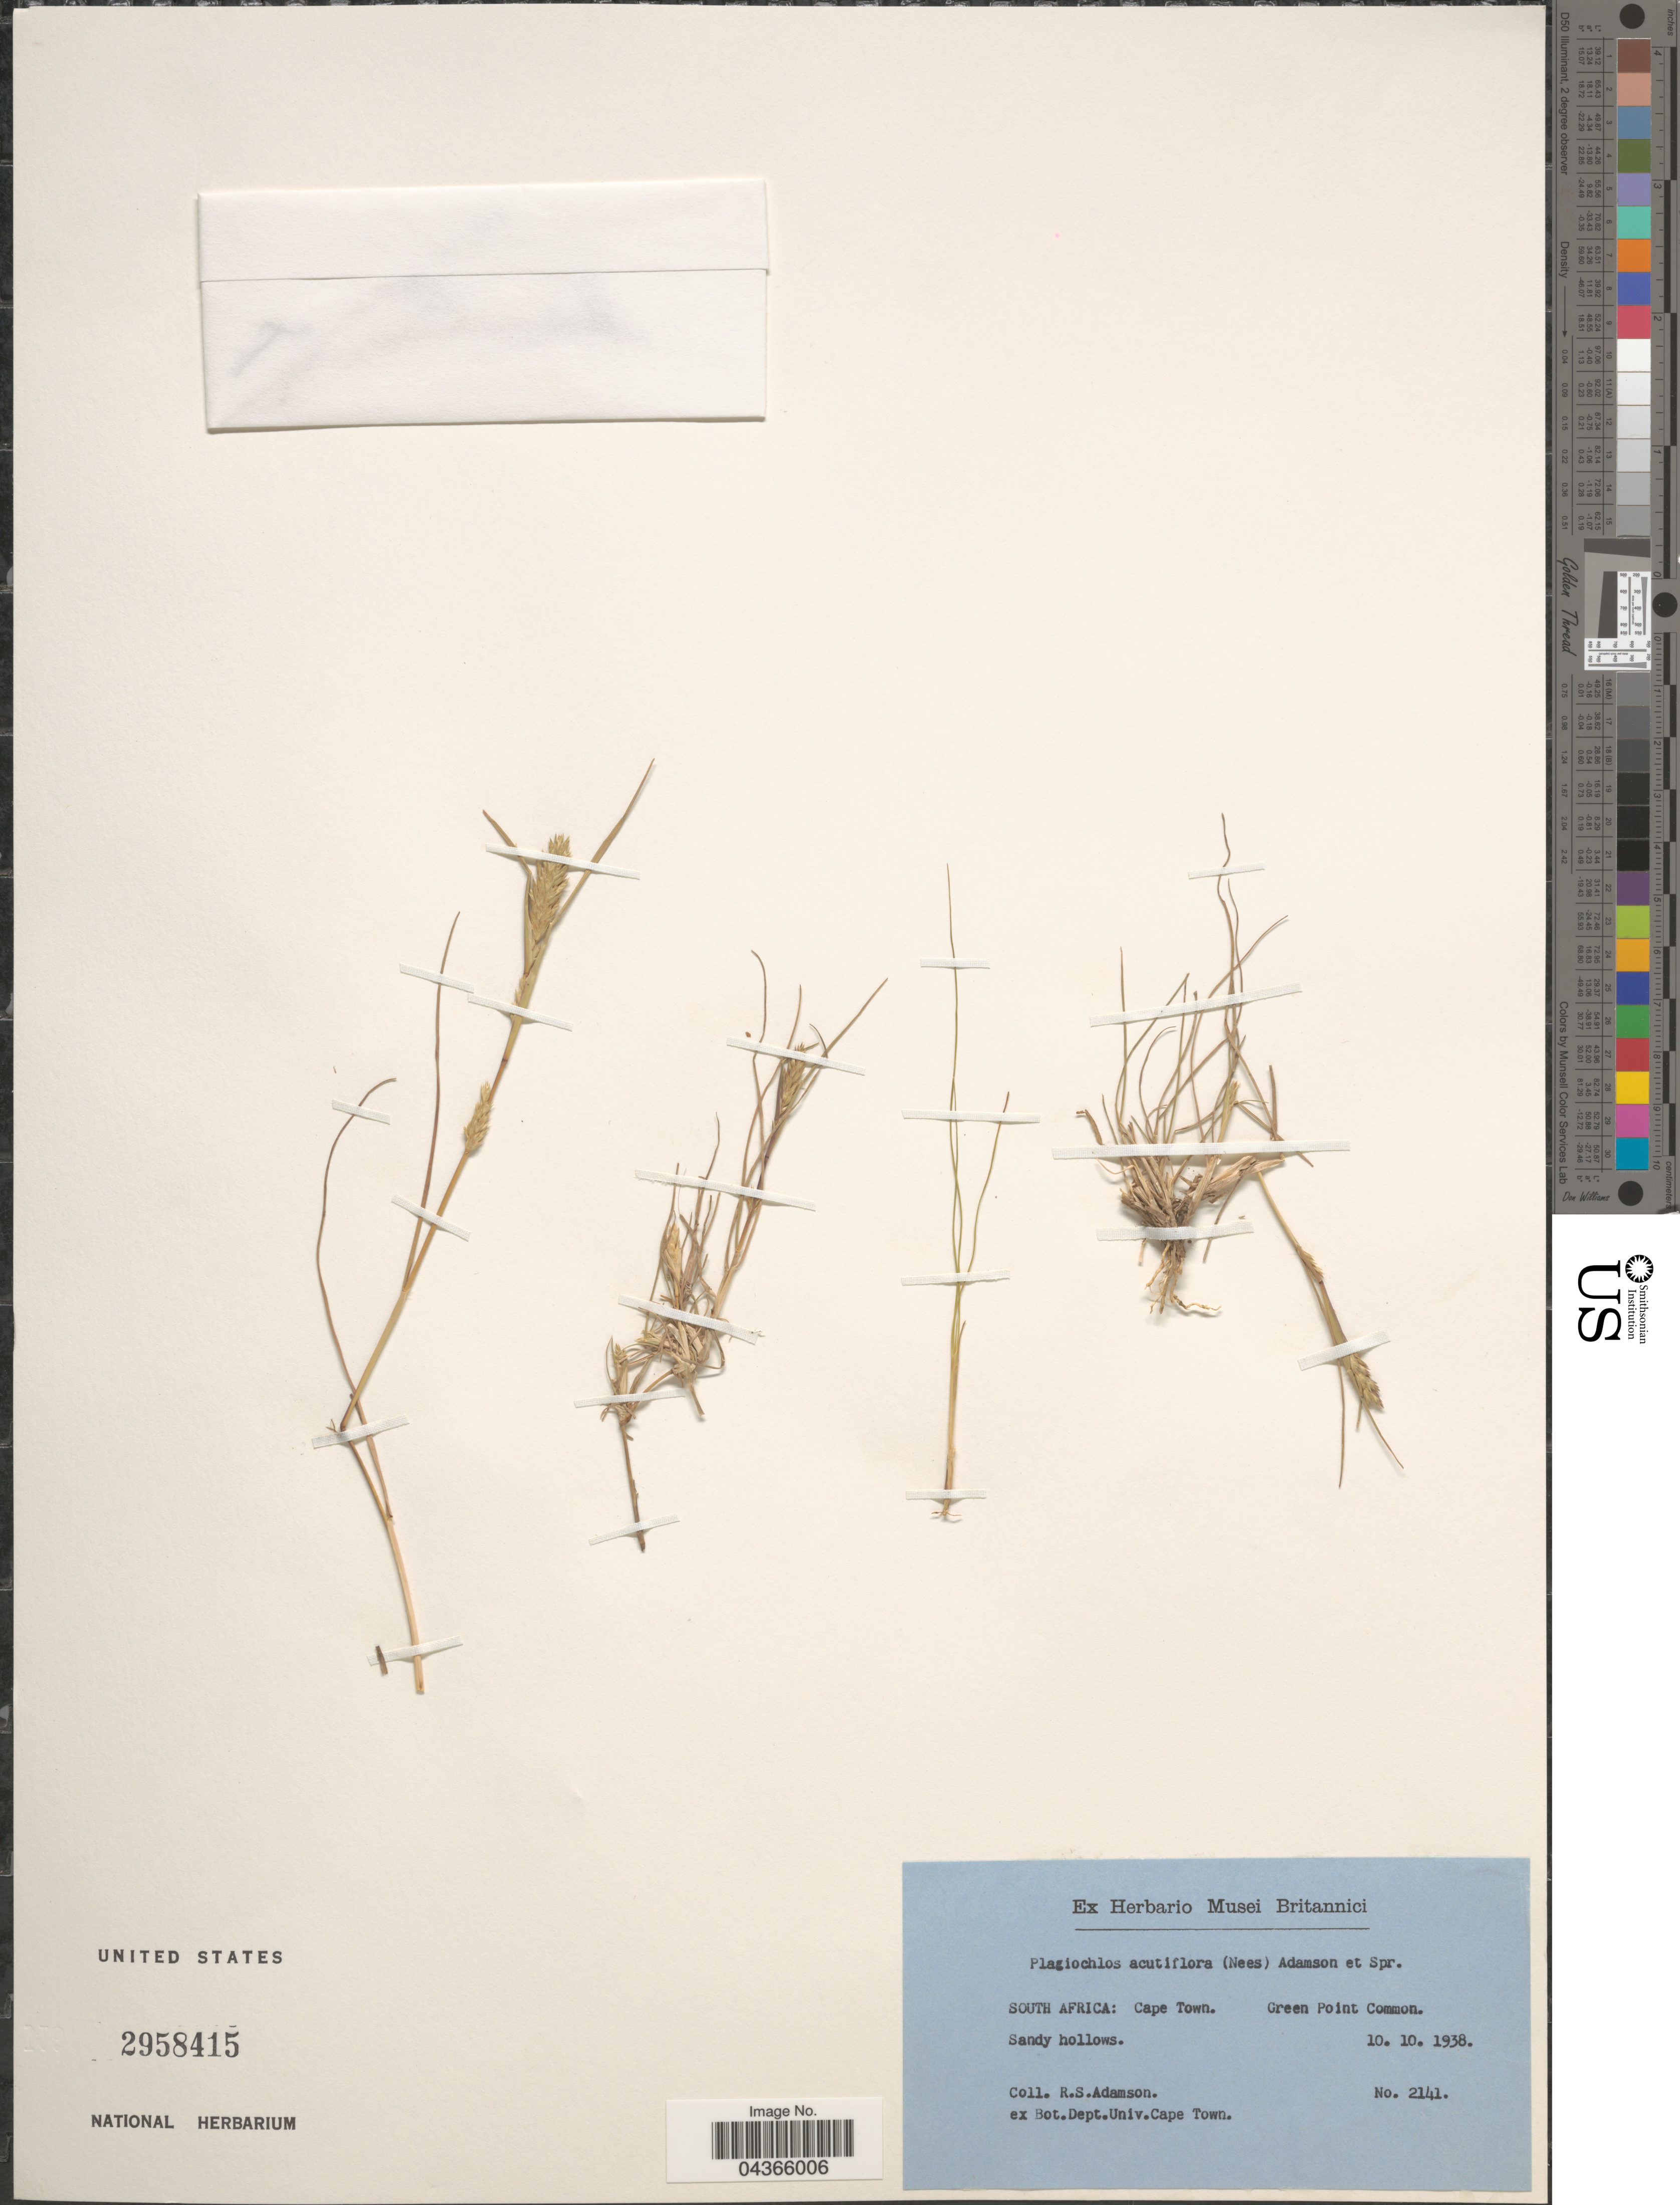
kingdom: Plantae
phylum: Tracheophyta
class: Liliopsida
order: Poales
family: Poaceae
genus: Tribolium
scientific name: Tribolium acutiflorum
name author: (Nees) Renvoize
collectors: R. S. Adamson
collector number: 2141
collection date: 1938-10-10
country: South Africa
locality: Cape Town. Green Point Common.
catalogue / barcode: US 2958415